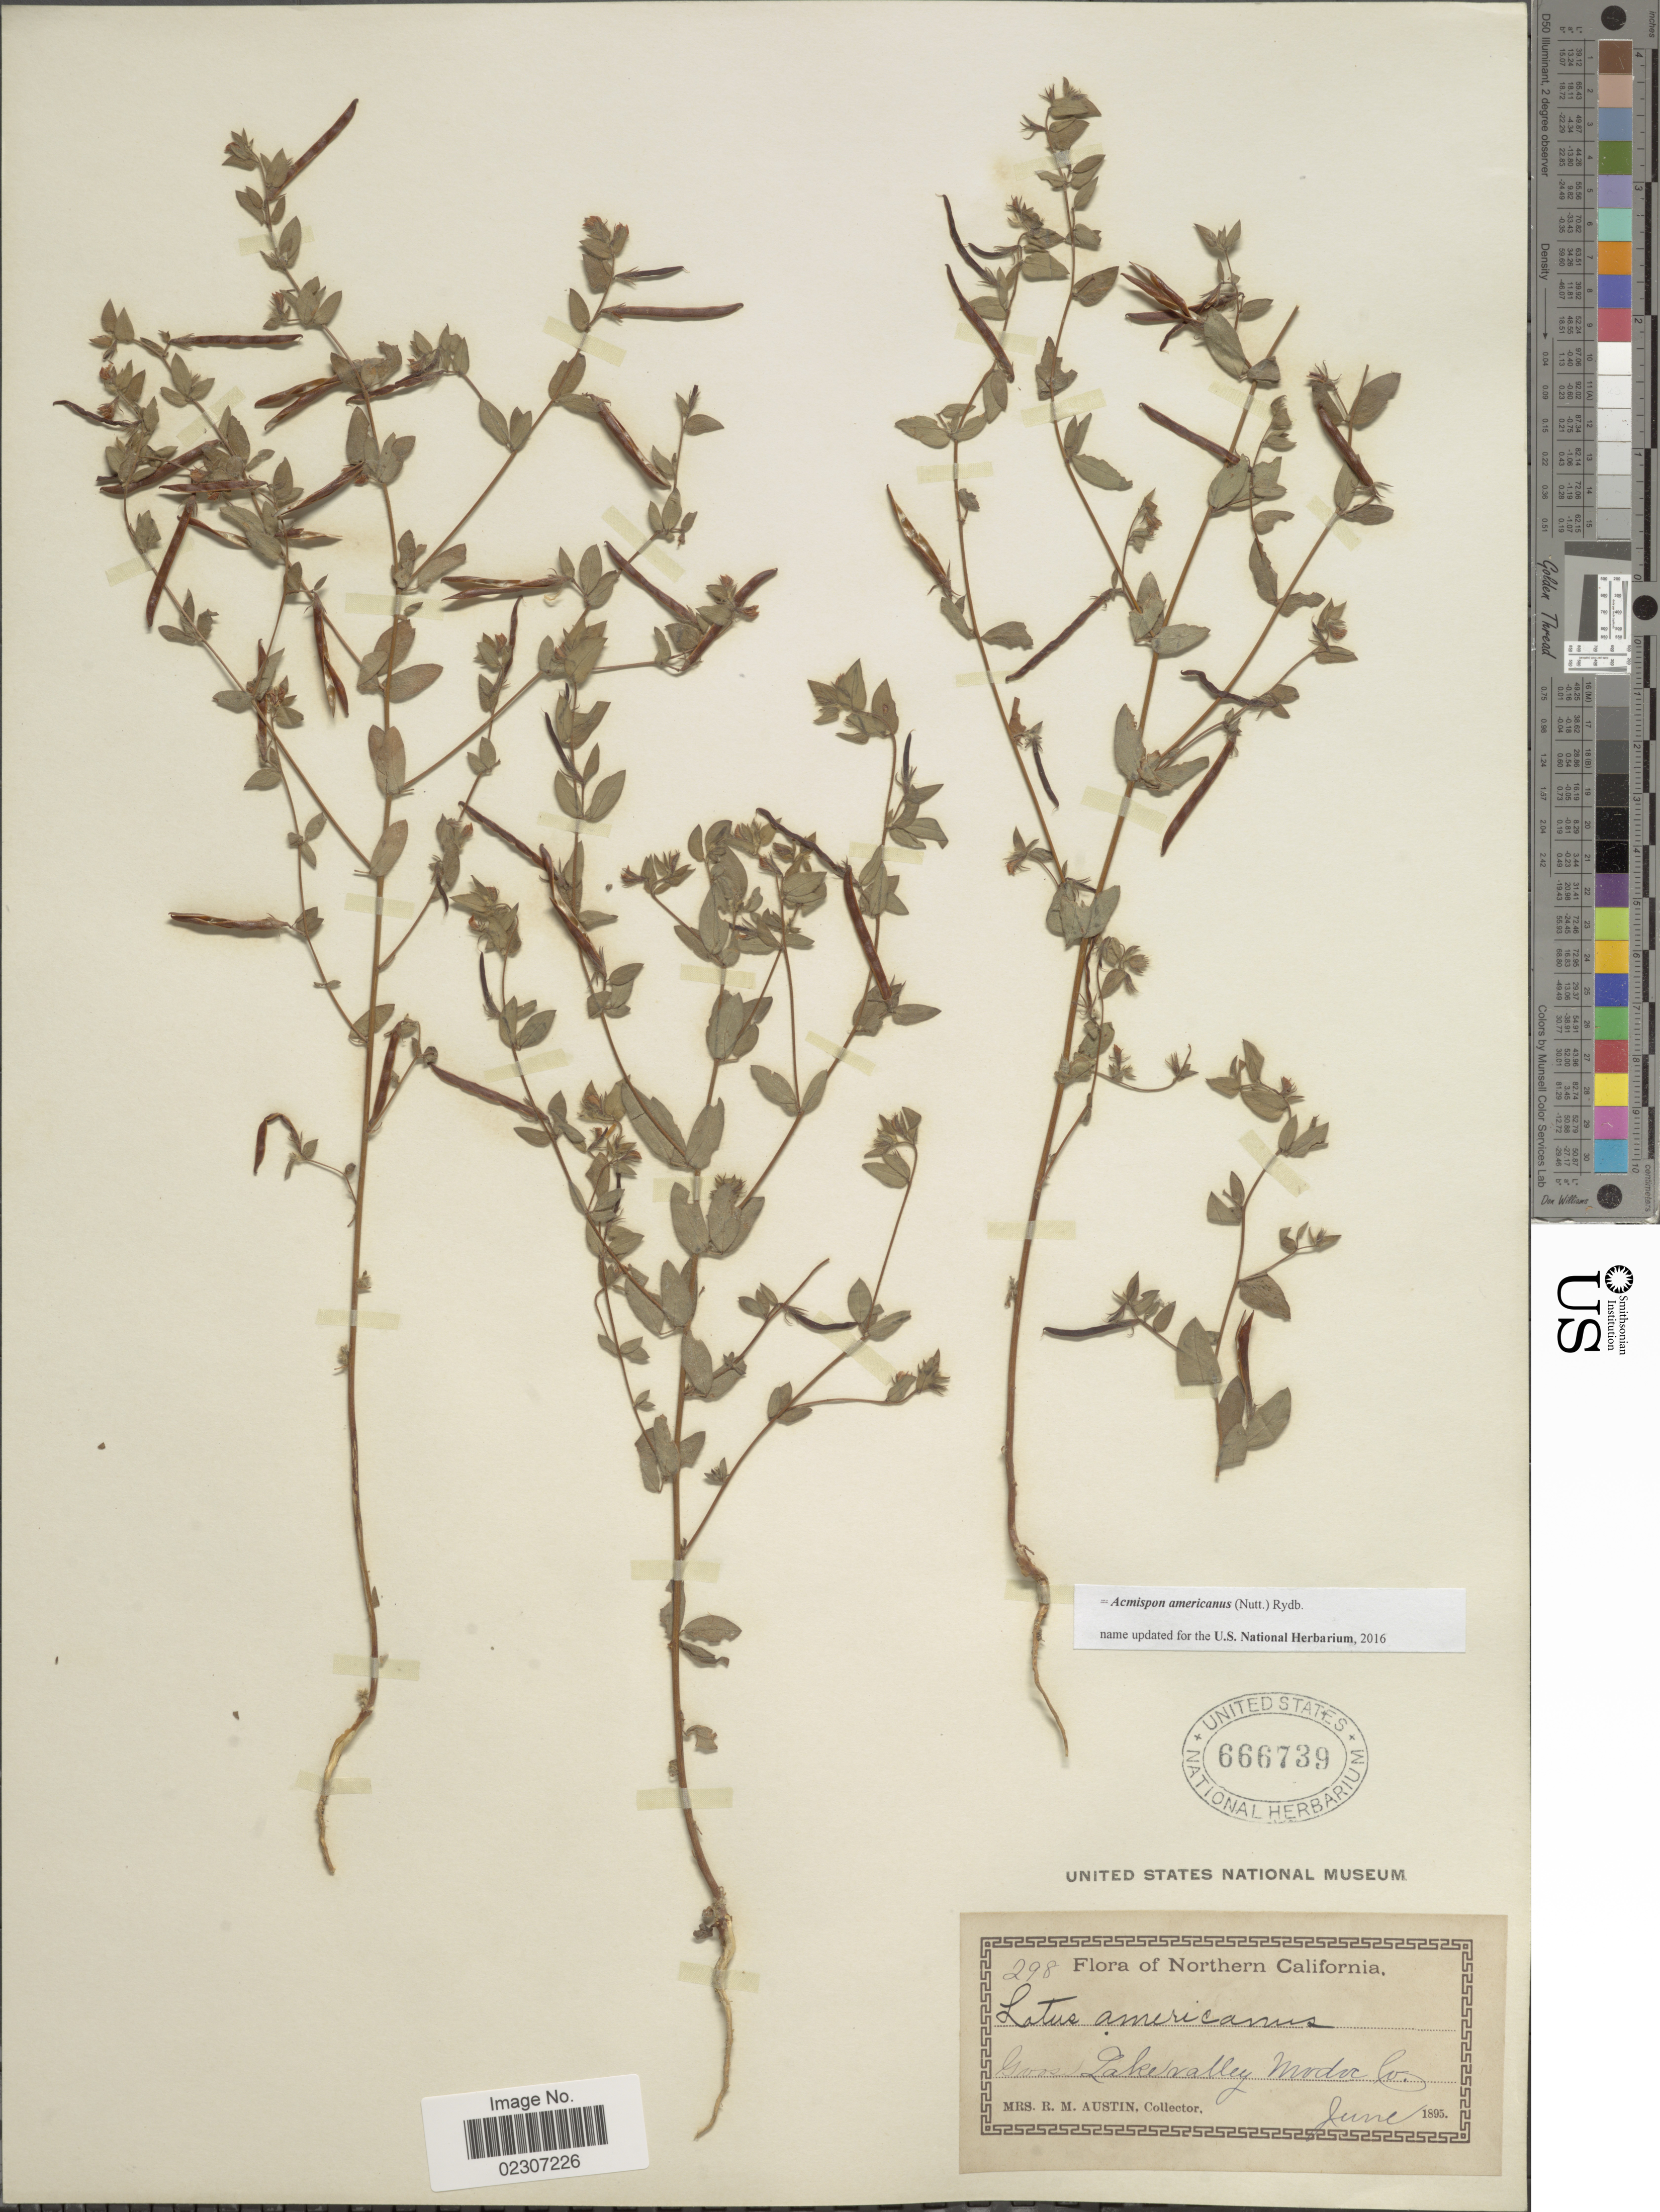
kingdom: Plantae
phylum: Tracheophyta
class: Magnoliopsida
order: Fabales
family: Fabaceae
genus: Acmispon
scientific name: Acmispon americanus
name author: (Nutt.) Rydb.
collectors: R. Austin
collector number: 298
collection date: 1895-06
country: United States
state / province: California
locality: Northern California.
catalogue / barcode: US 666739